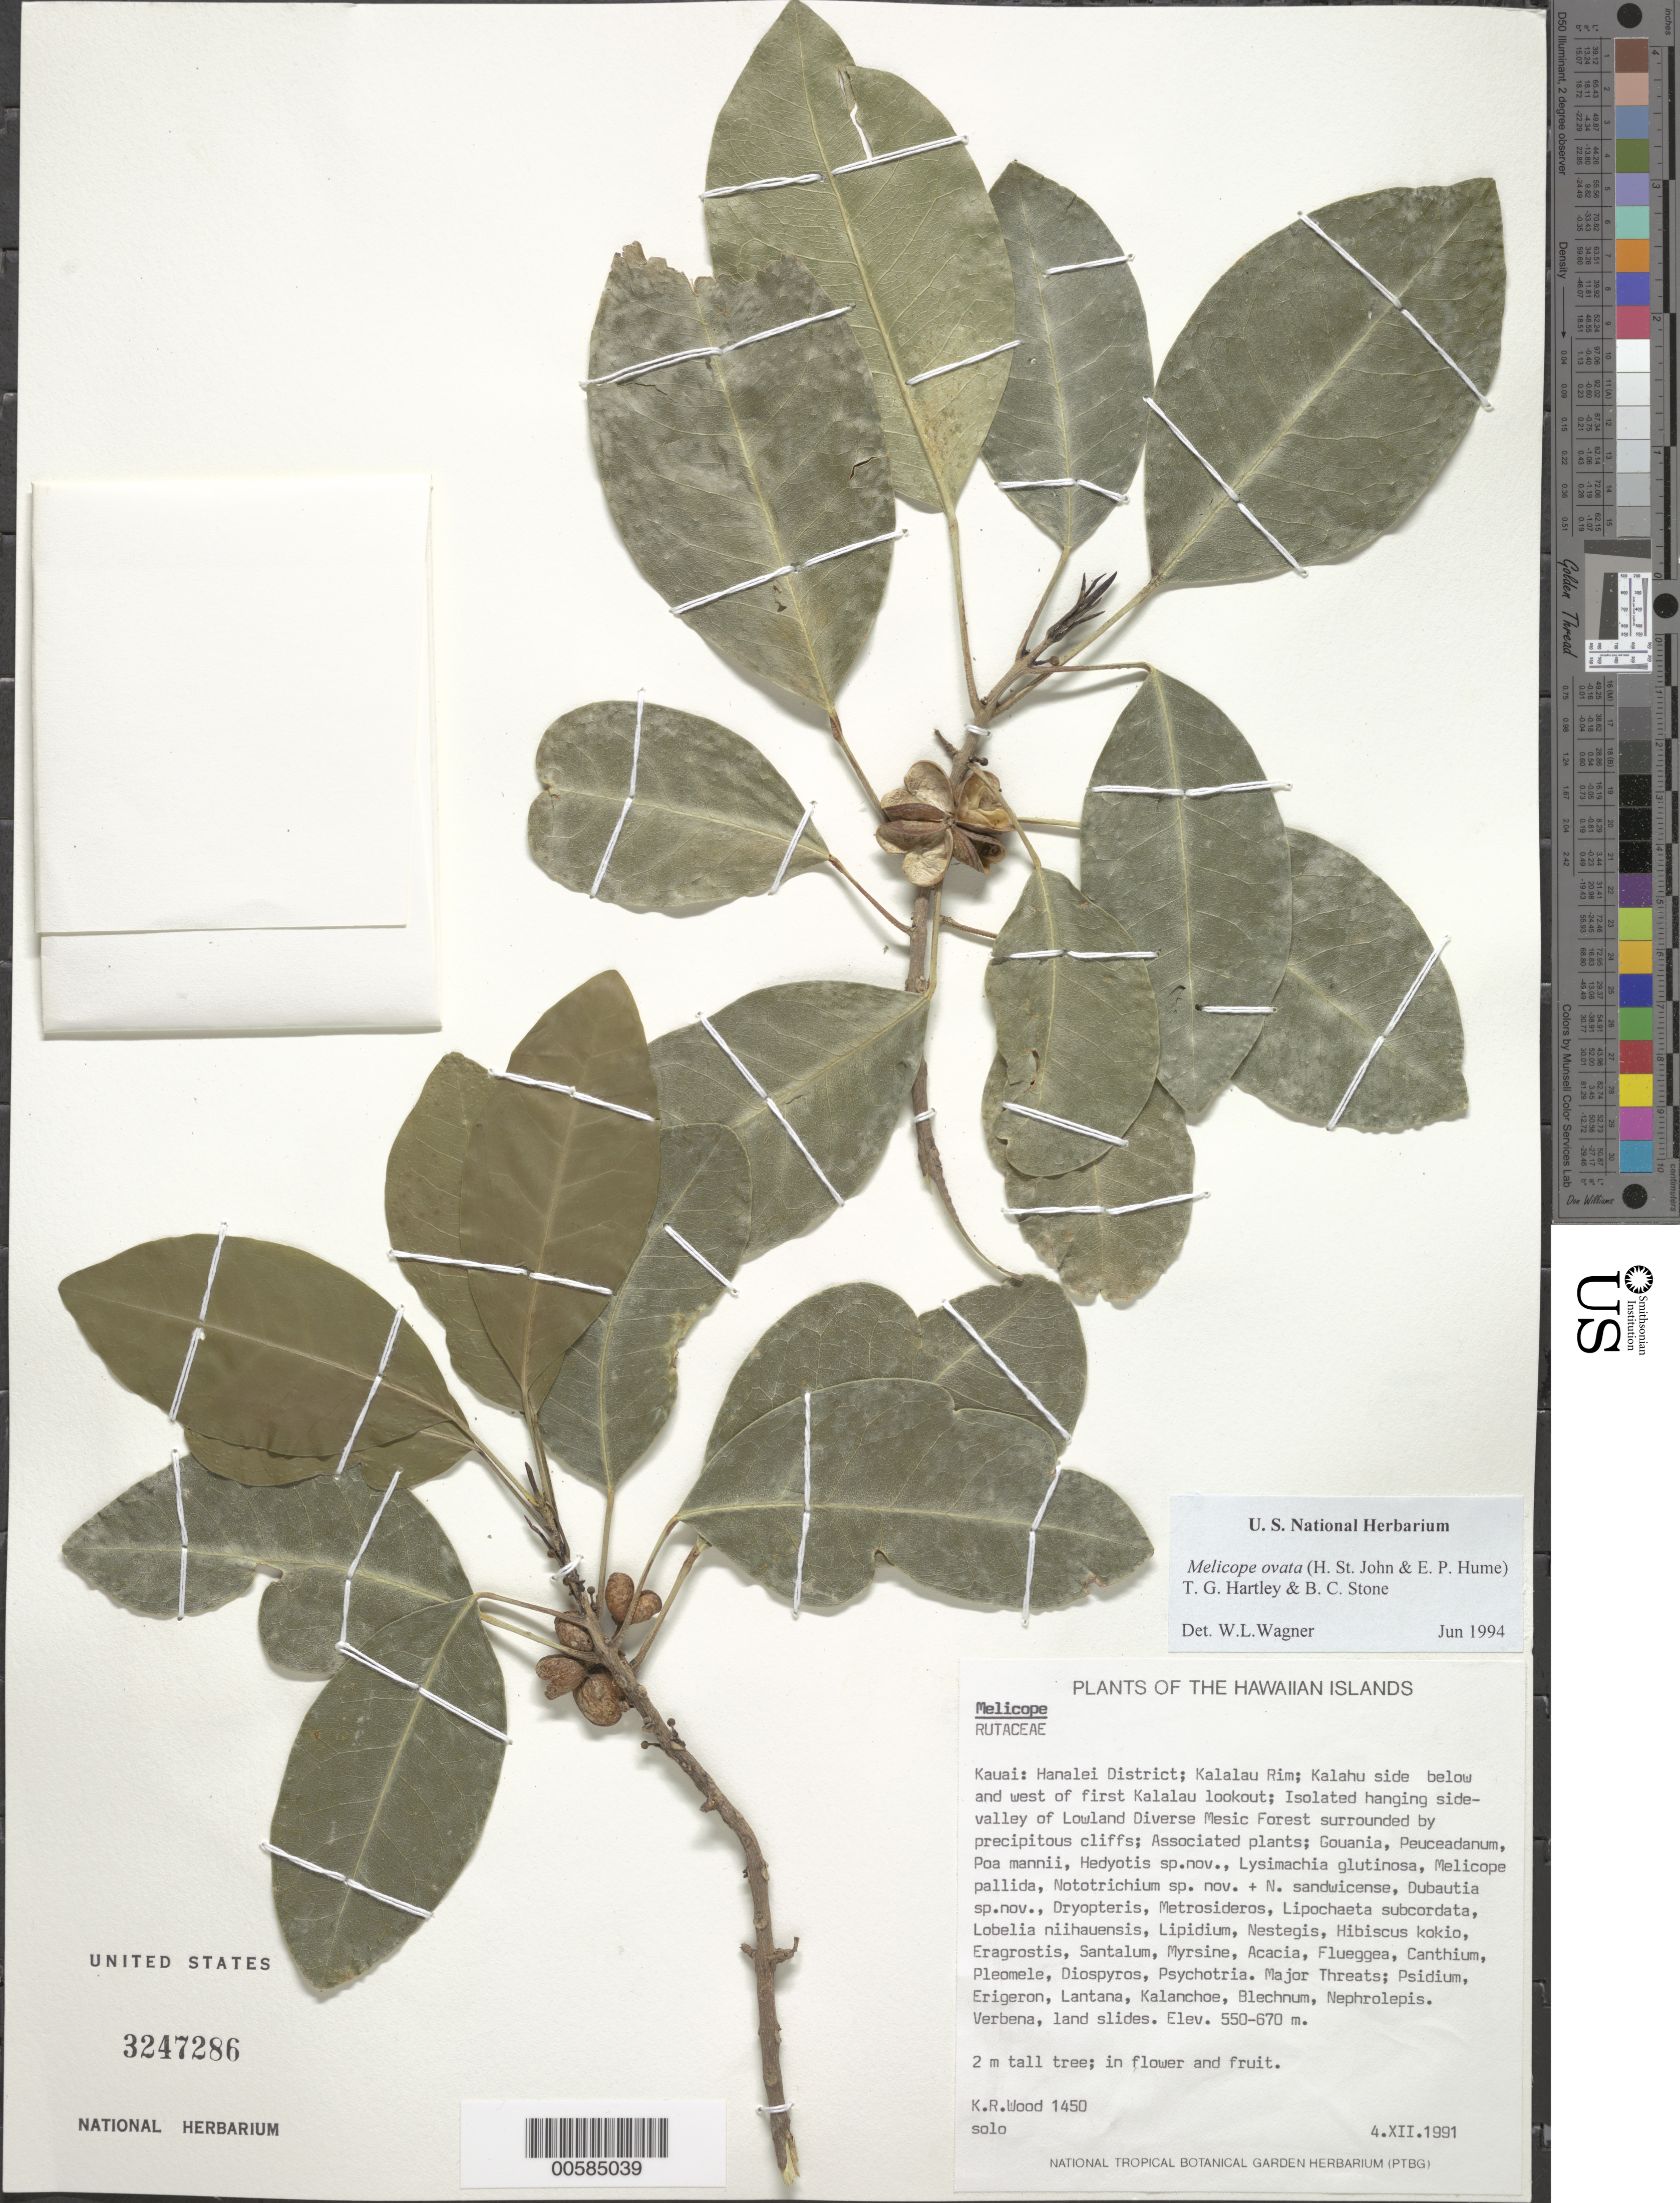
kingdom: Plantae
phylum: Tracheophyta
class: Magnoliopsida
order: Sapindales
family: Rutaceae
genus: Melicope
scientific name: Melicope ovata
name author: (H. St. John & E.P. Hume) T.G. Hartley & B.C. Stone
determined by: Wagner, W. L., (BOT), Smithsonian Institution - National Museum of Natural History (UNITED STATES)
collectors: K. R. Wood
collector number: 1450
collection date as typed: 4 Dec 1991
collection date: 1991-12-04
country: United States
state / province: Hawaii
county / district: Kauai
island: Kaua'i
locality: Hanalei District; Kalalau Rim; Kalahu side below and W of first Kalalau lookout.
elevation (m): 550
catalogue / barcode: US 3247286